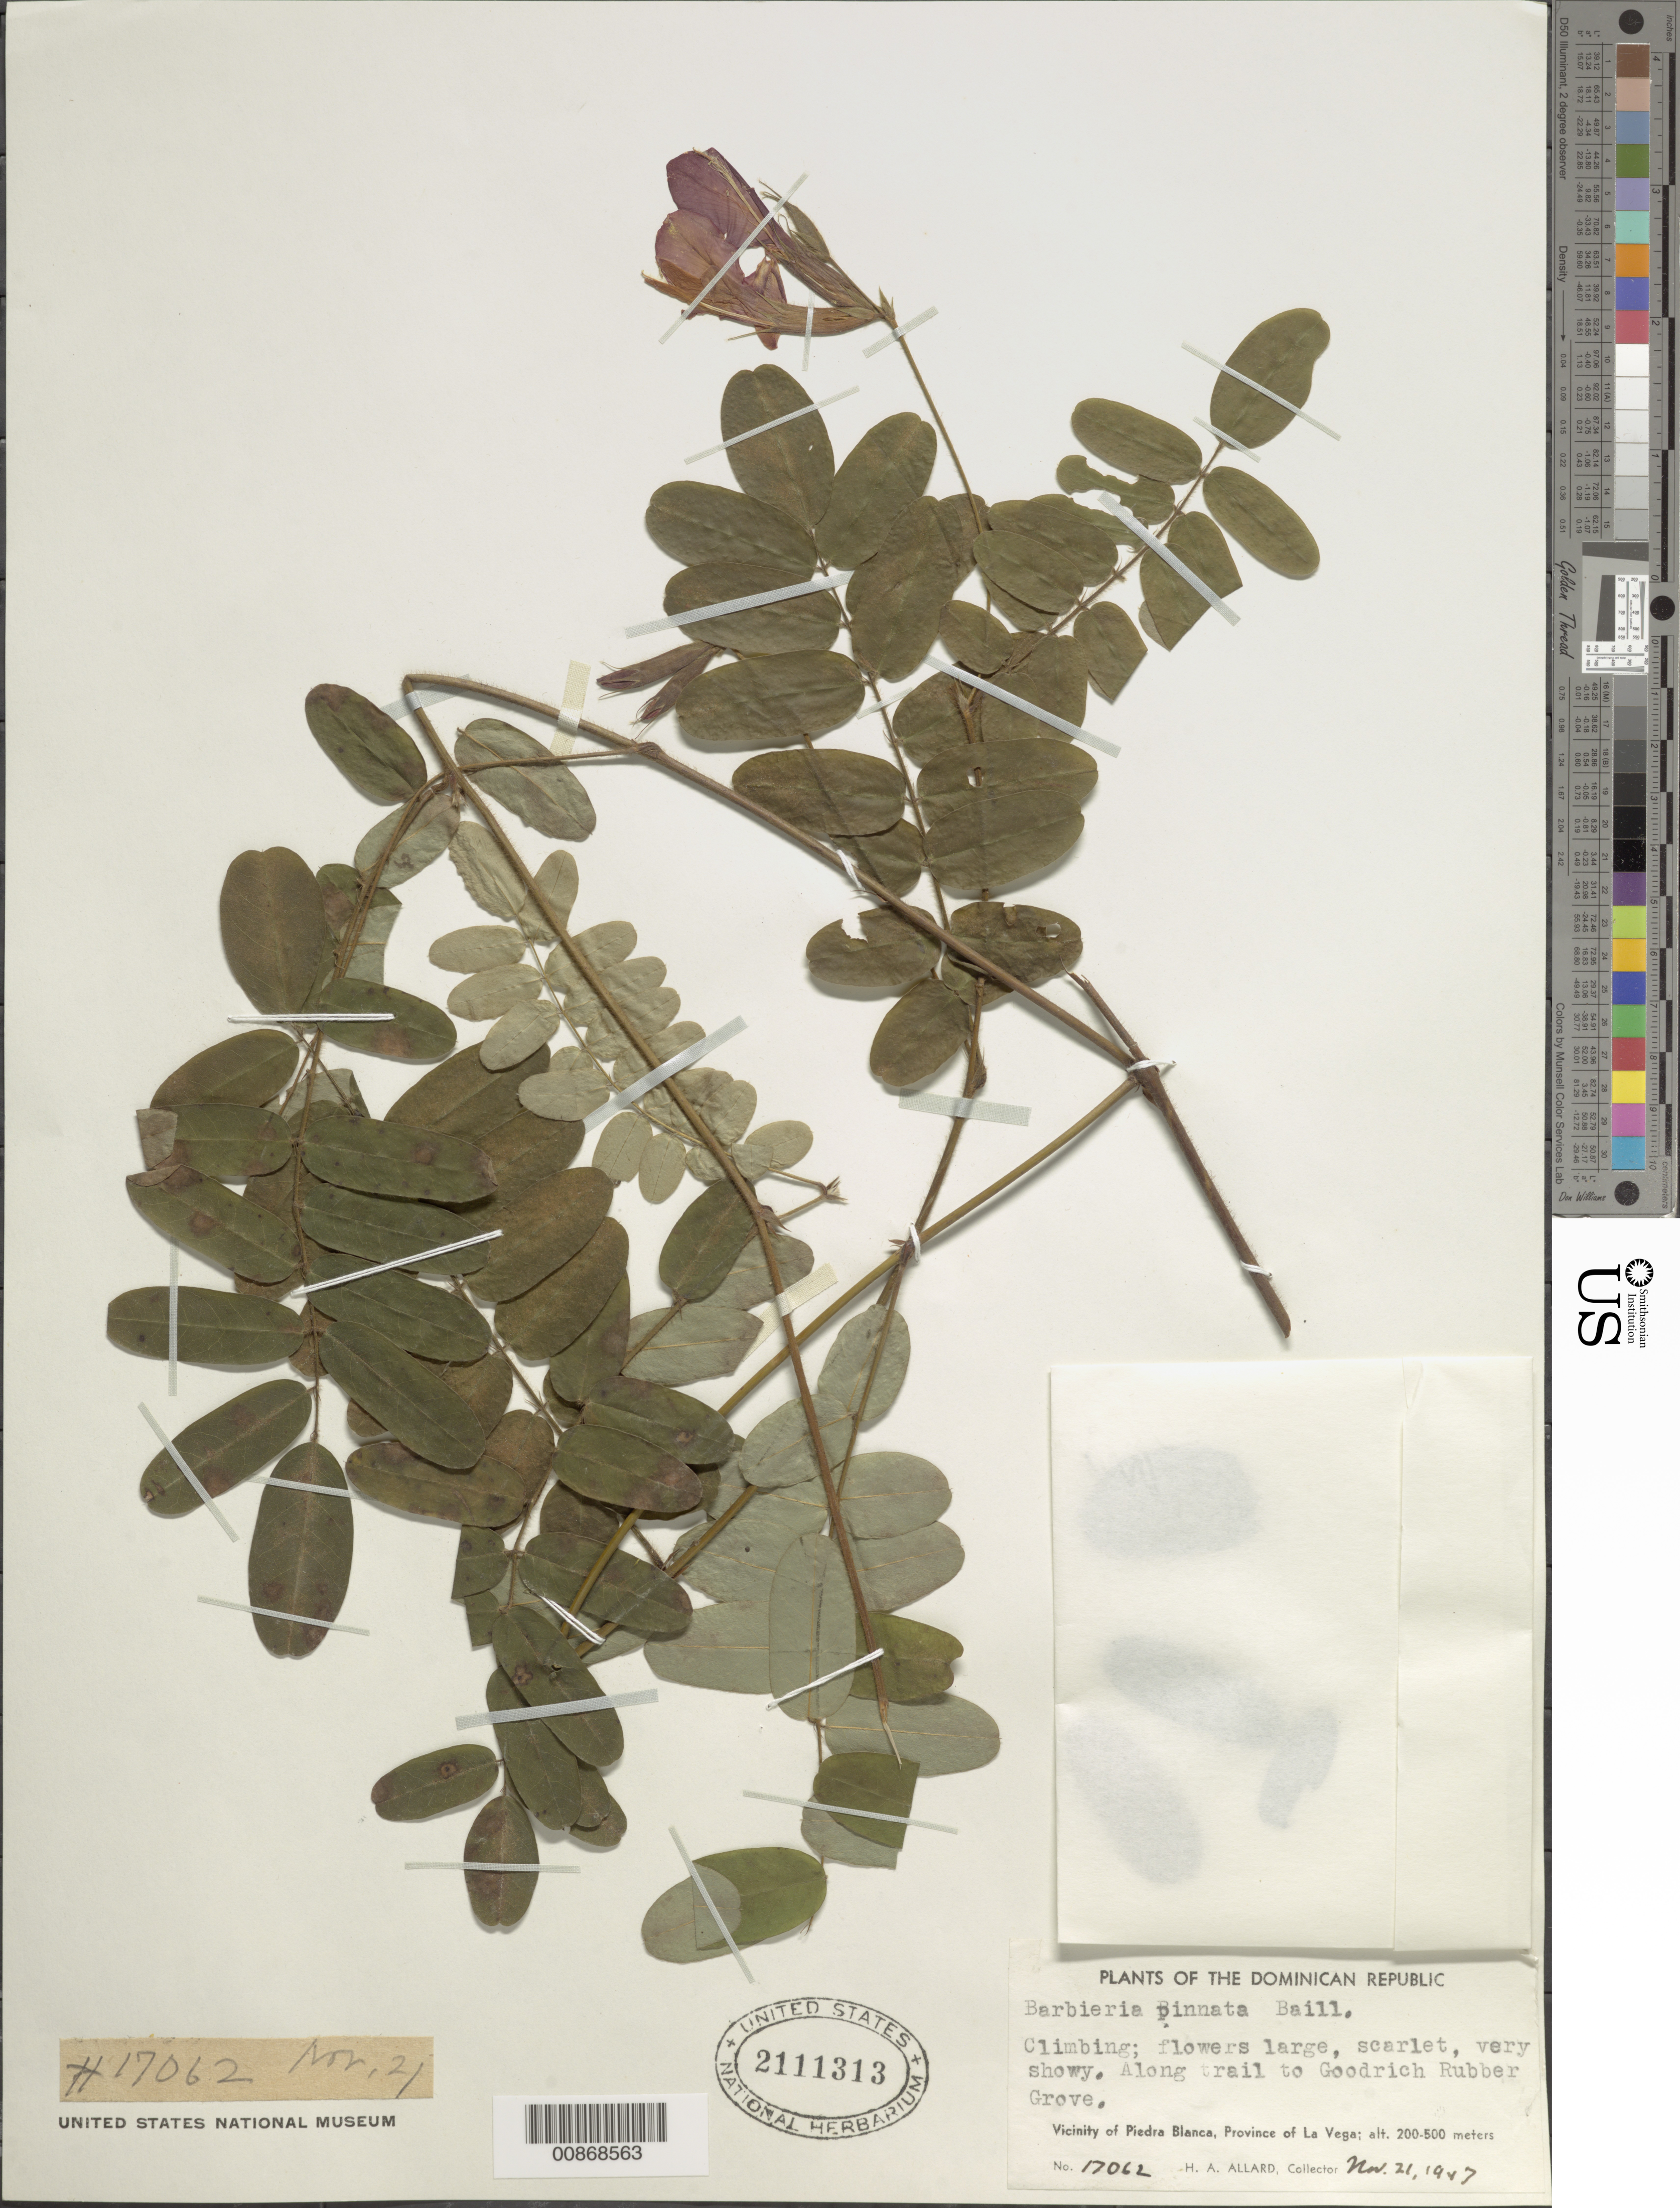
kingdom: Plantae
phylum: Tracheophyta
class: Magnoliopsida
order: Fabales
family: Fabaceae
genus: Barbieria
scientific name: Barbieria pinnata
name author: (Pers.) Baill.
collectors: H. A. Allard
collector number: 17062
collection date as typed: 21 Nov 1947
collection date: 1947-11-21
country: Dominican Republic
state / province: La Vega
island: Hispaniola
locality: Vicinity of Piedra Blanca. Along trail to Goodrich Rubber Grove.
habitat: Along trail.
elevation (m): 200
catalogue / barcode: US 2111313